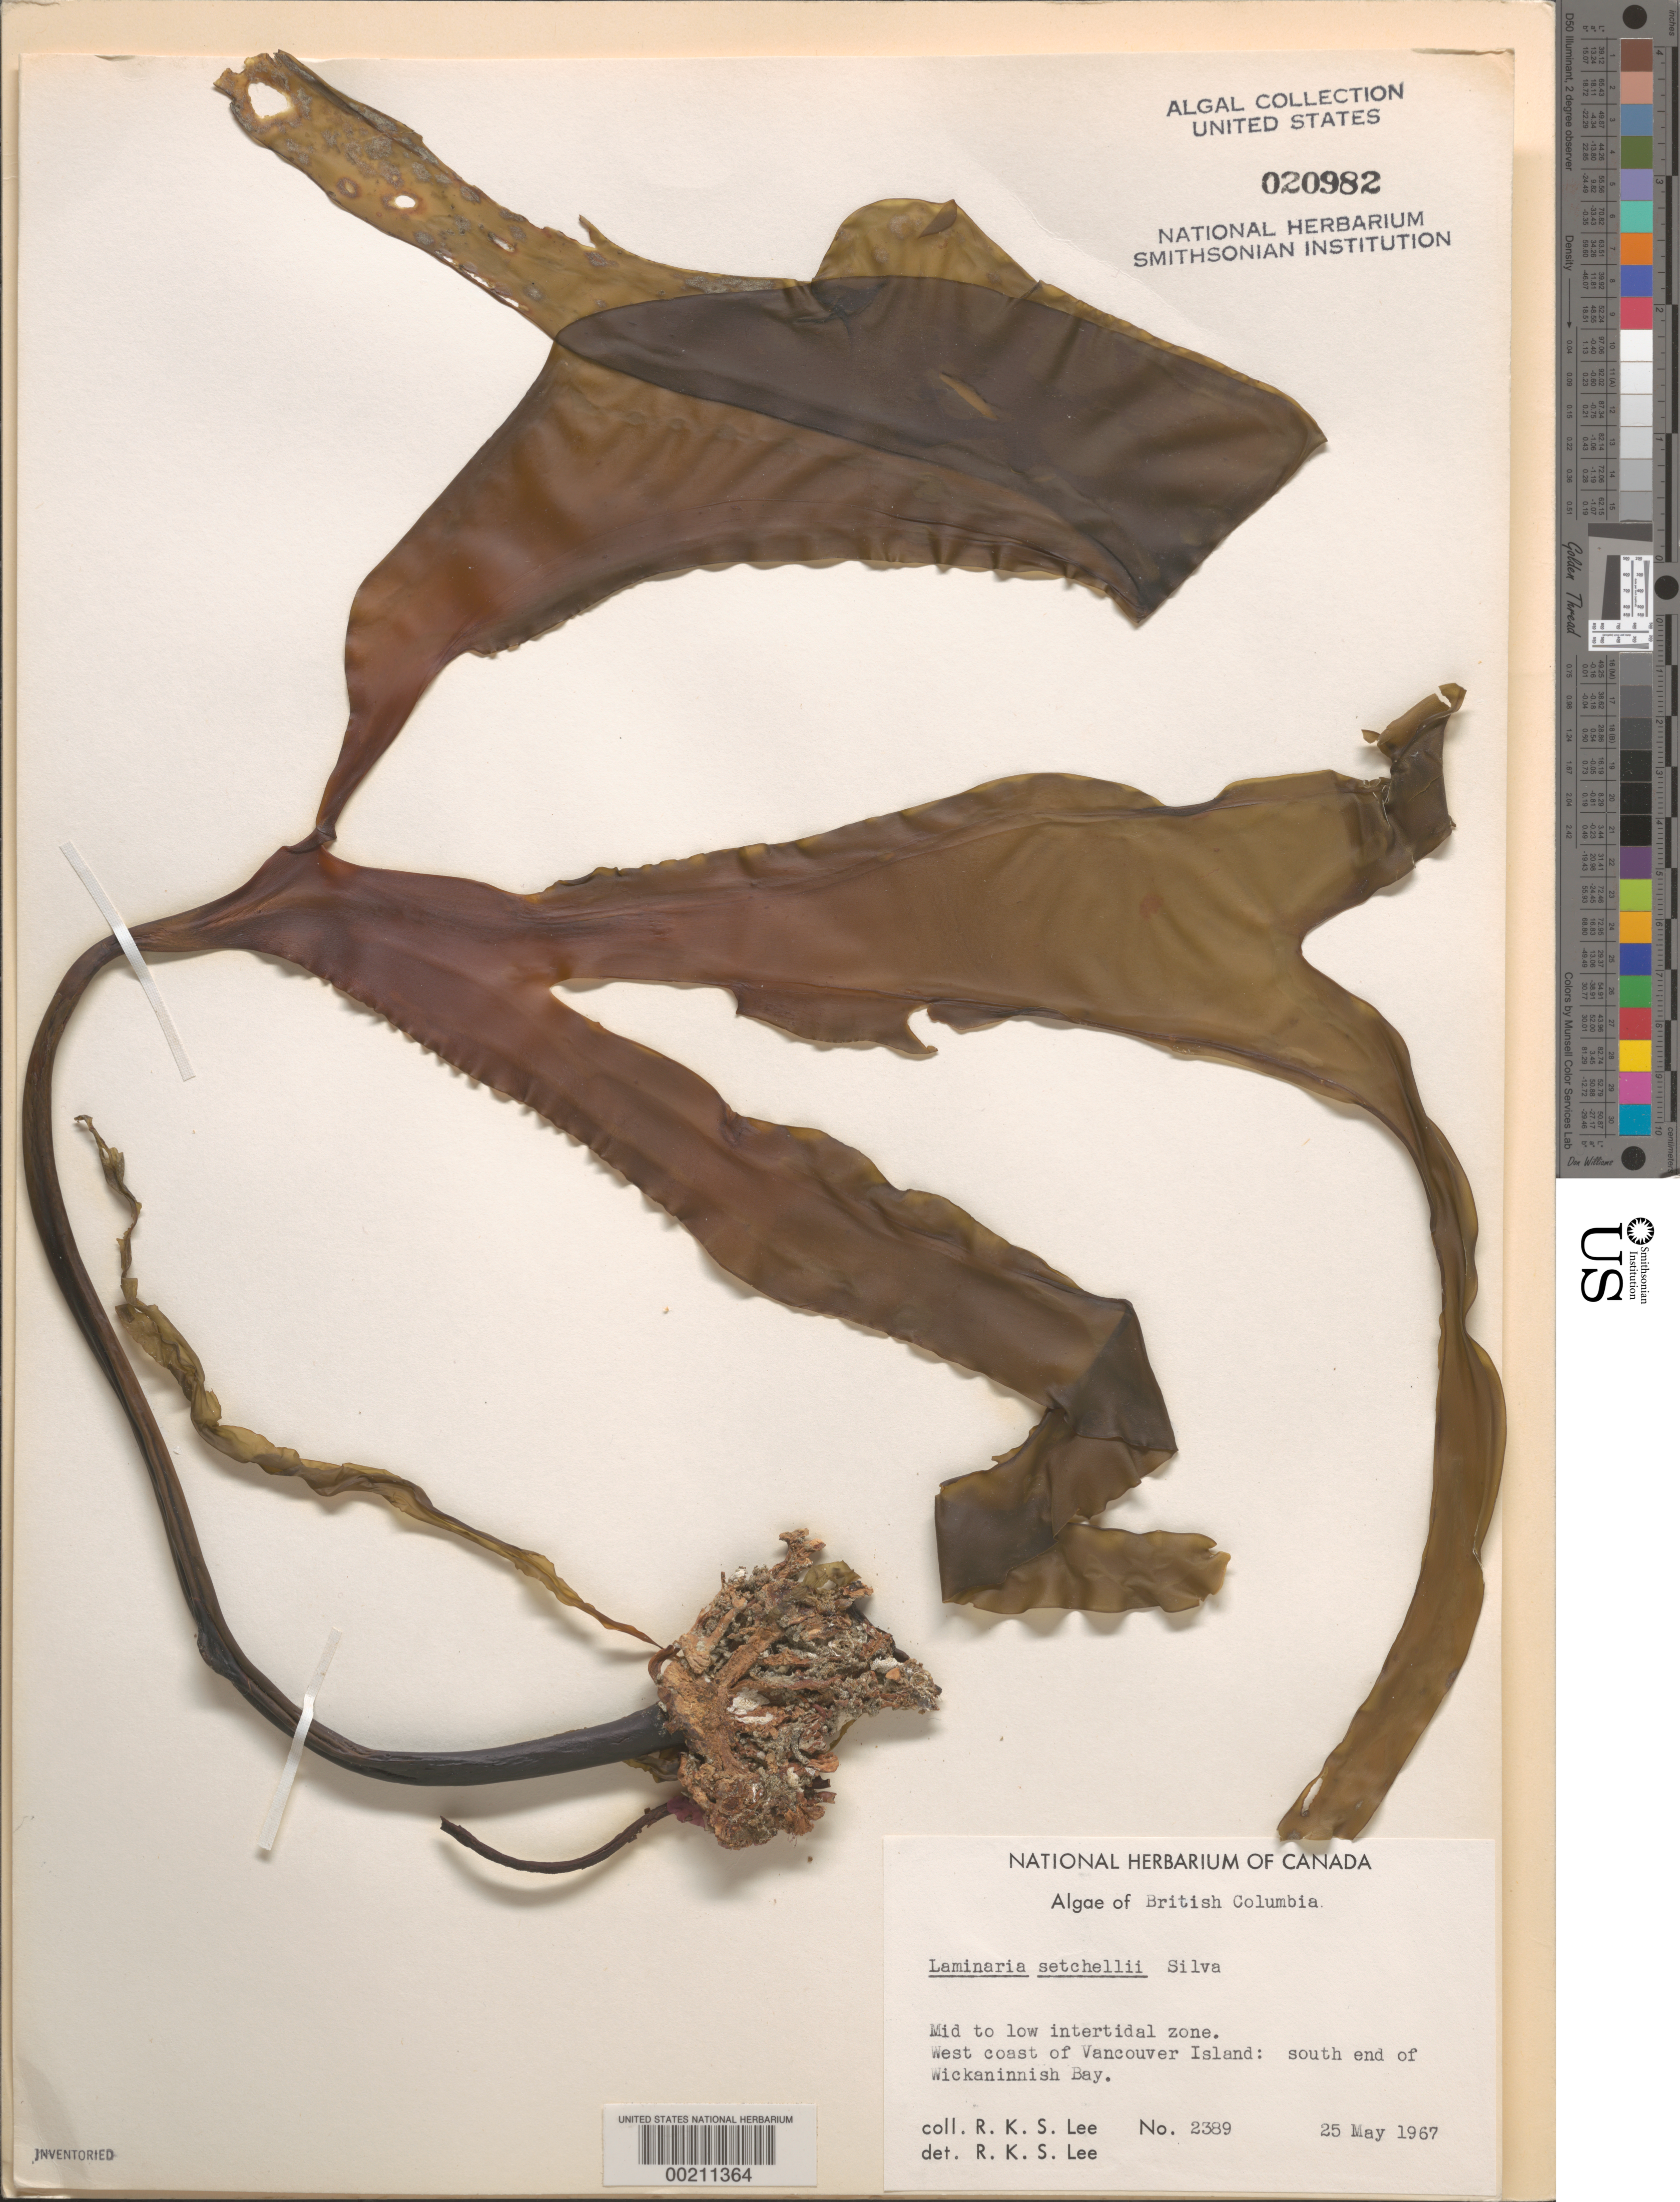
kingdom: Chromista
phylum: Ochrophyta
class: Phaeophyceae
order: Laminariales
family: Laminariaceae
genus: Laminaria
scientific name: Laminaria setchellii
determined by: Lee, R. K. S.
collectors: R. Lee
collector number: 2389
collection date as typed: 25 May 1967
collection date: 1967-05-25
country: Canada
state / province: British Columbia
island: Vancouver Island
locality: Wickaninnish Bay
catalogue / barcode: US 20982